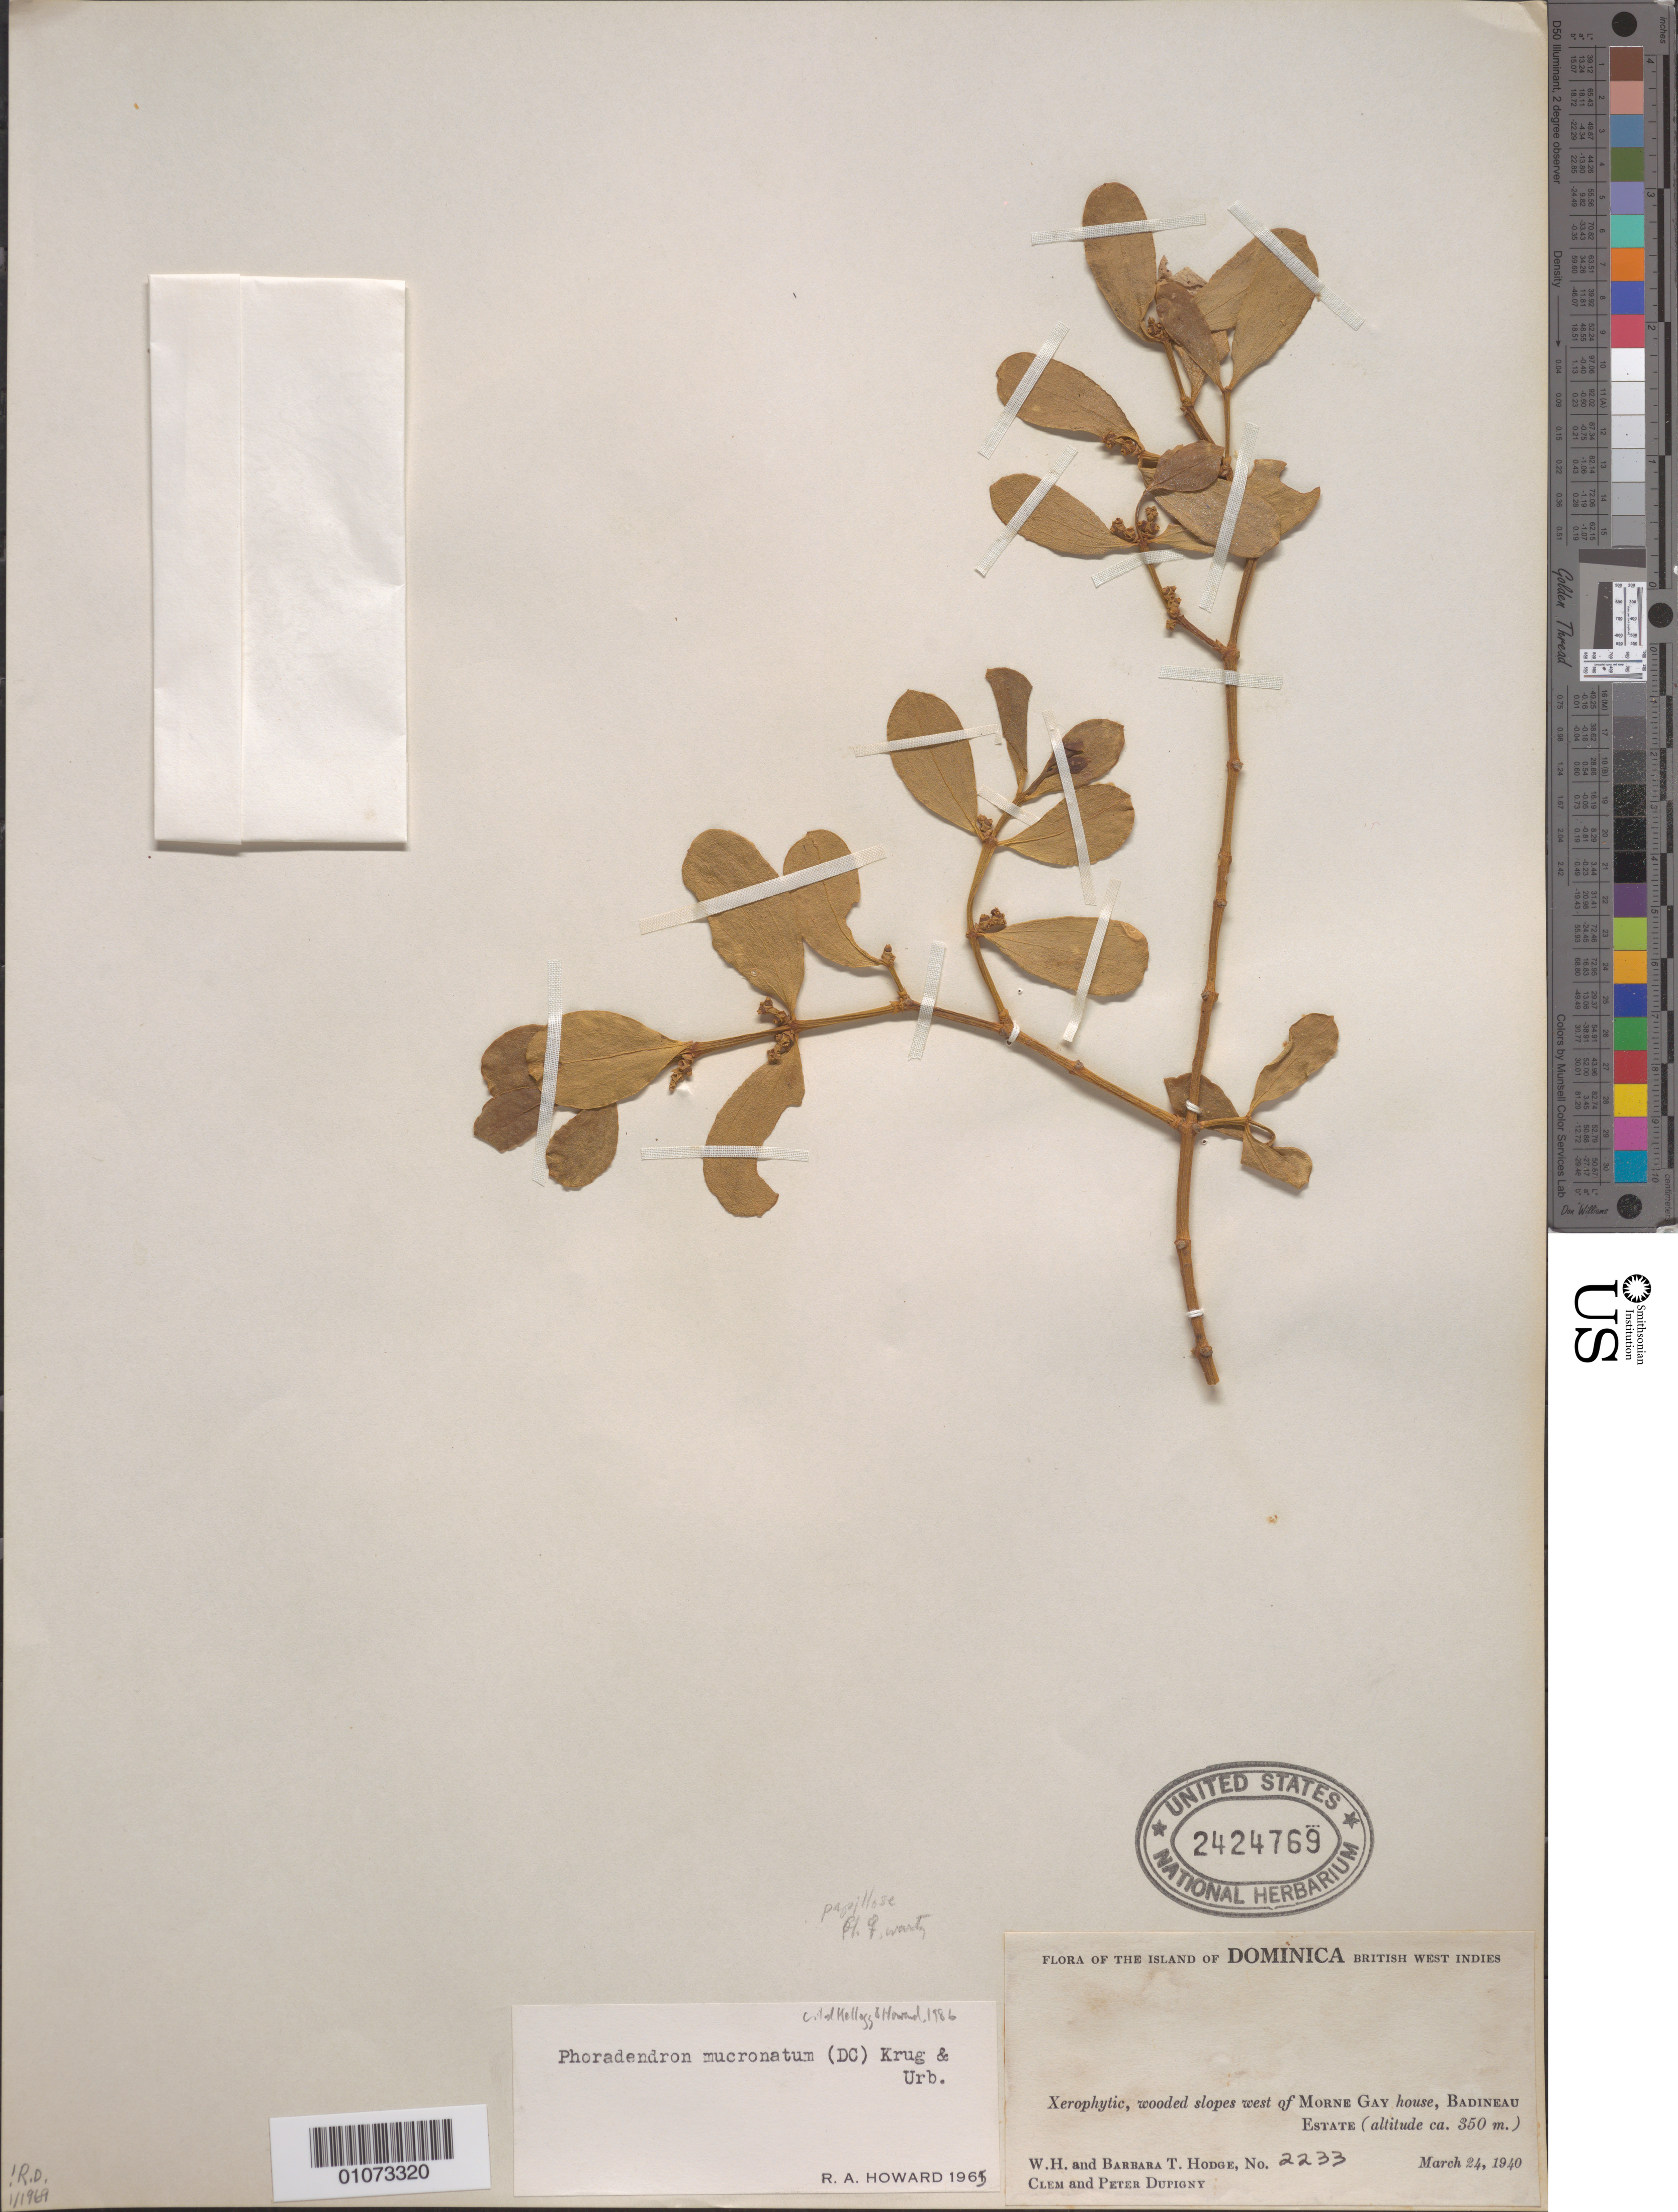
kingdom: Plantae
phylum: Tracheophyta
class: Magnoliopsida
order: Santalales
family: Viscaceae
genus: Phoradendron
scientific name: Phoradendron mucronatum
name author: (DC.) Krug & Urb.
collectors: W. Hodge, B. Hodge, C. Dupigny & P. Dupigny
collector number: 2233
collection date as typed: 24 Mar 1940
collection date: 1940-03-24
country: Dominica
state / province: St. George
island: Dominica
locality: Wooded slopes west of Morne Gay house, Badineau Estate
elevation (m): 350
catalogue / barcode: US 2424769